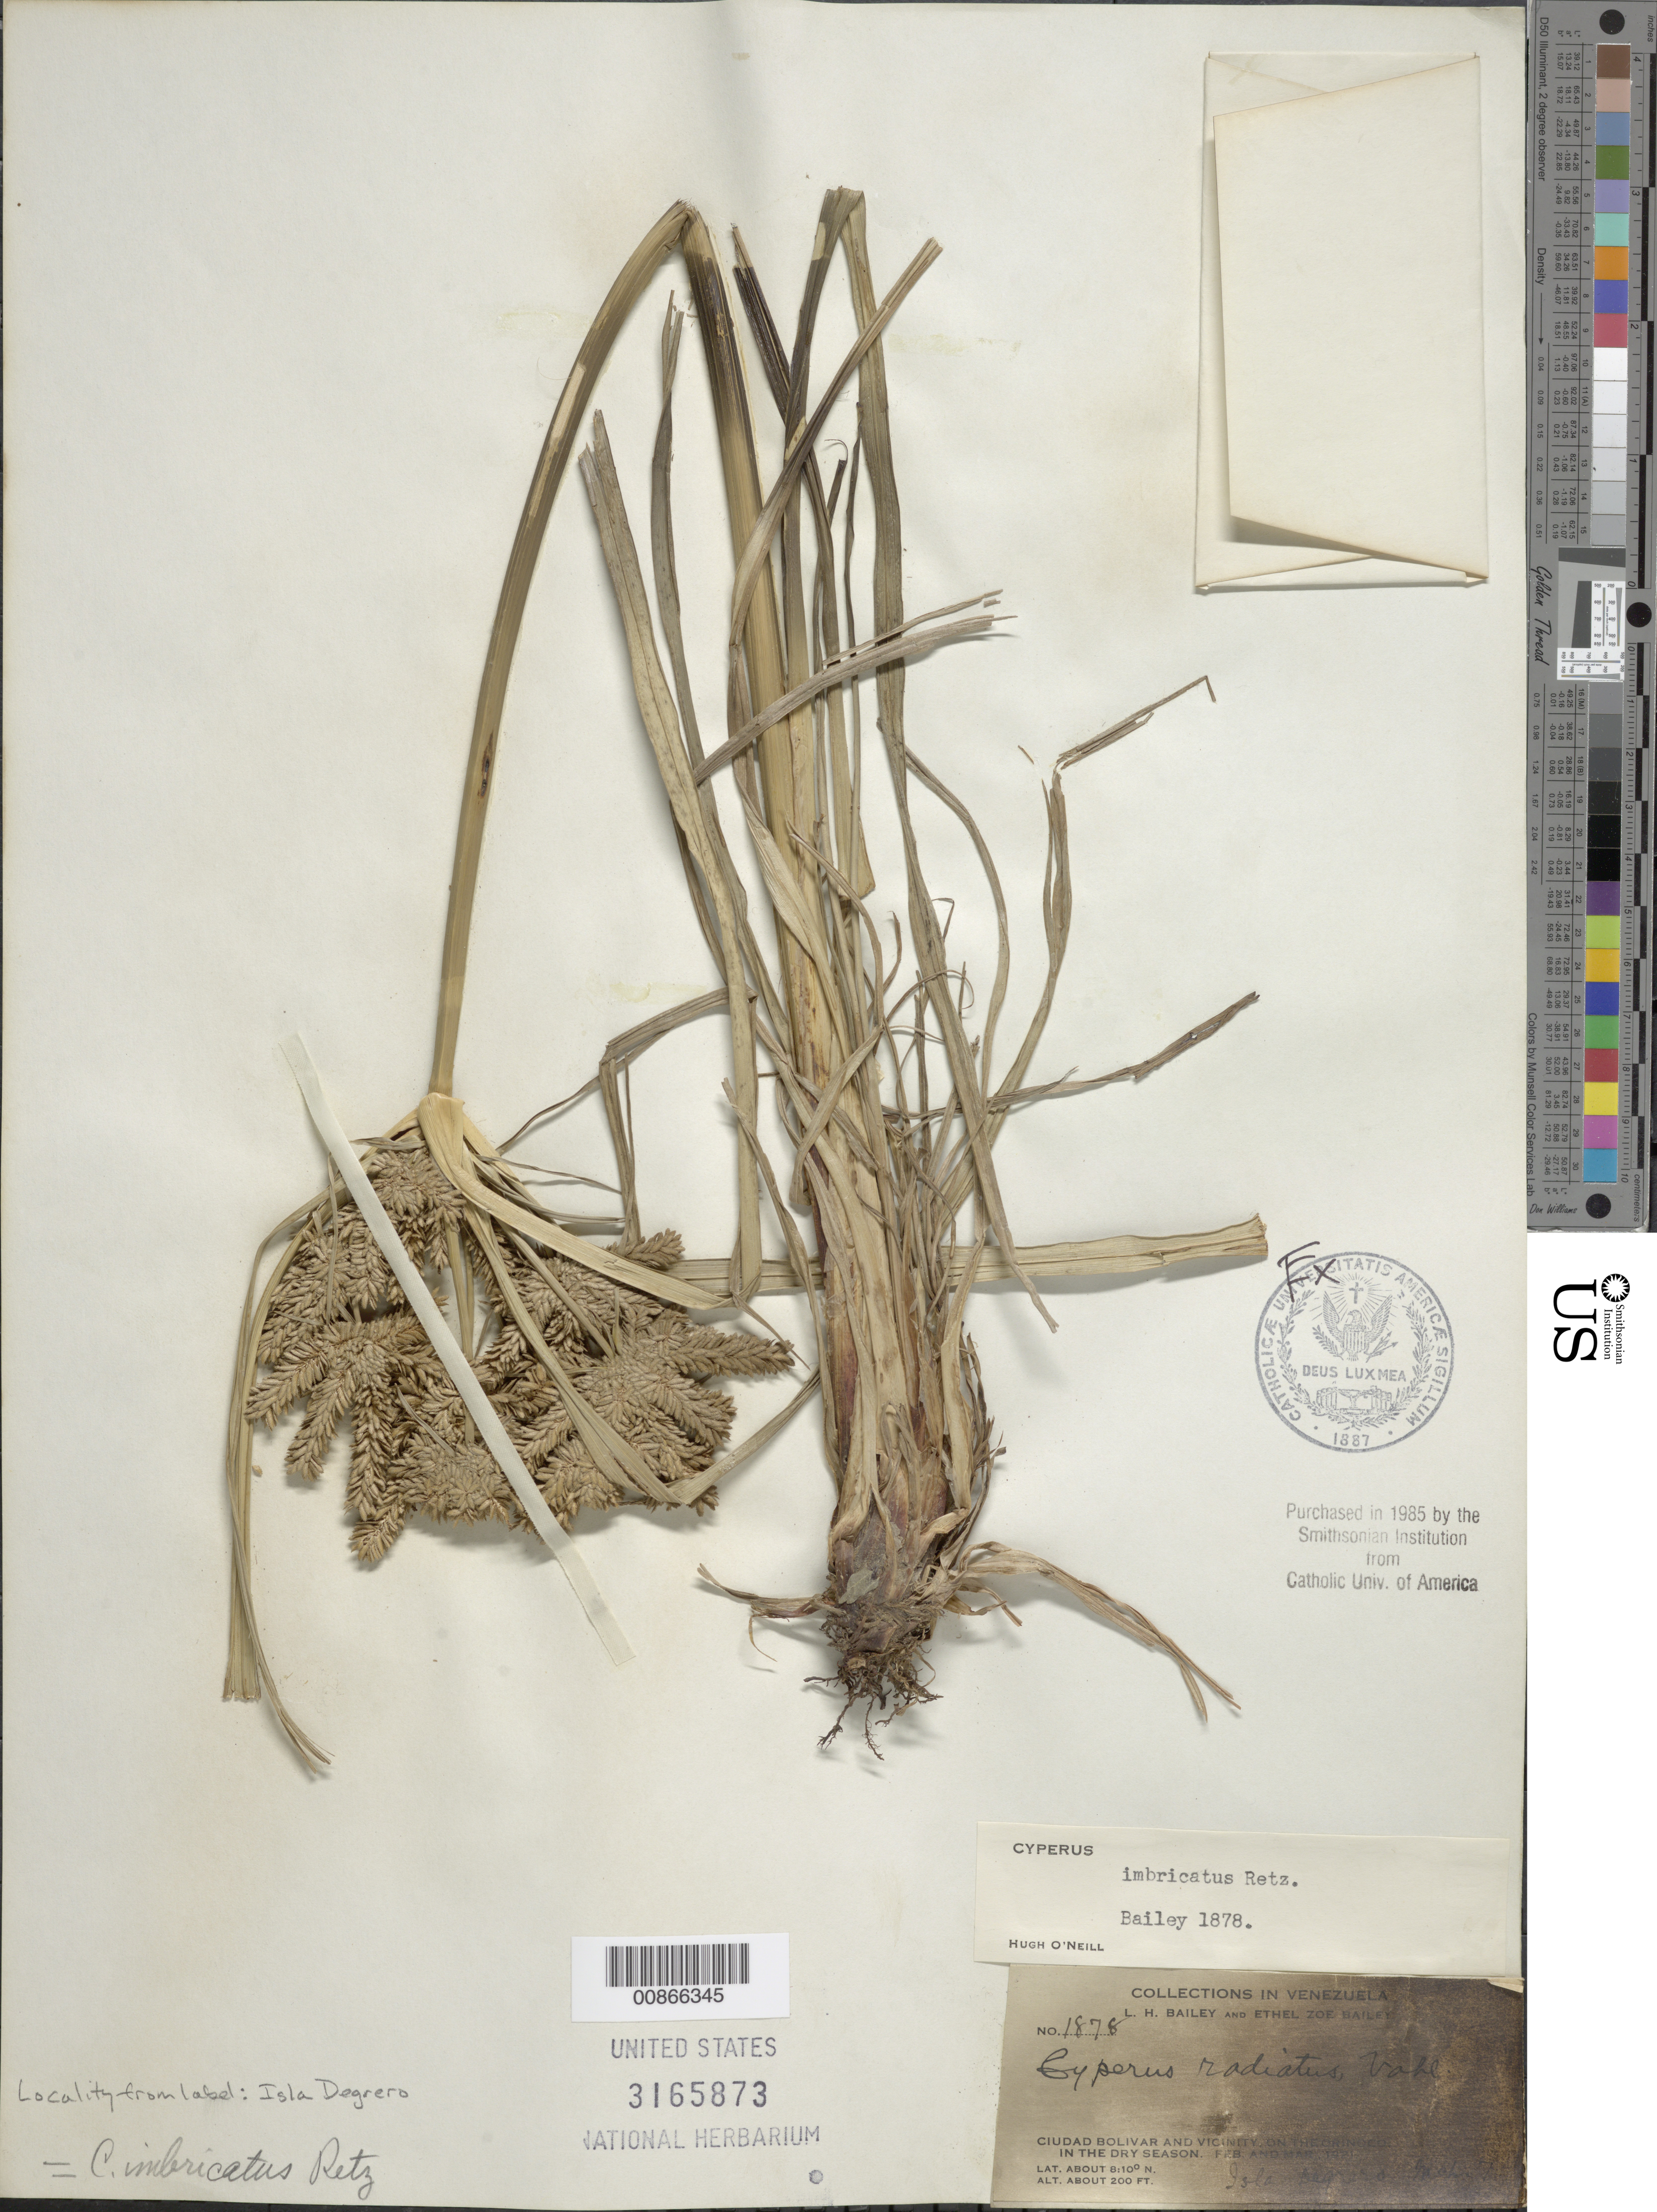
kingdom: Plantae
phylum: Tracheophyta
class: Liliopsida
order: Poales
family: Cyperaceae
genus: Cyperus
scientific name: Cyperus imbricatus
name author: Retz.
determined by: O'Neill, Hugh T.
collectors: L. H. Bailey & E. Z. Bailey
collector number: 1878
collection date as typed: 7-Mar-21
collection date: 1921-03-07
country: Venezuela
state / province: Bolívar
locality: Ciudad Bolívar and vicinity, Orinoco R., Isla Degrero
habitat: Dry season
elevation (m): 61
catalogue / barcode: US 3165873